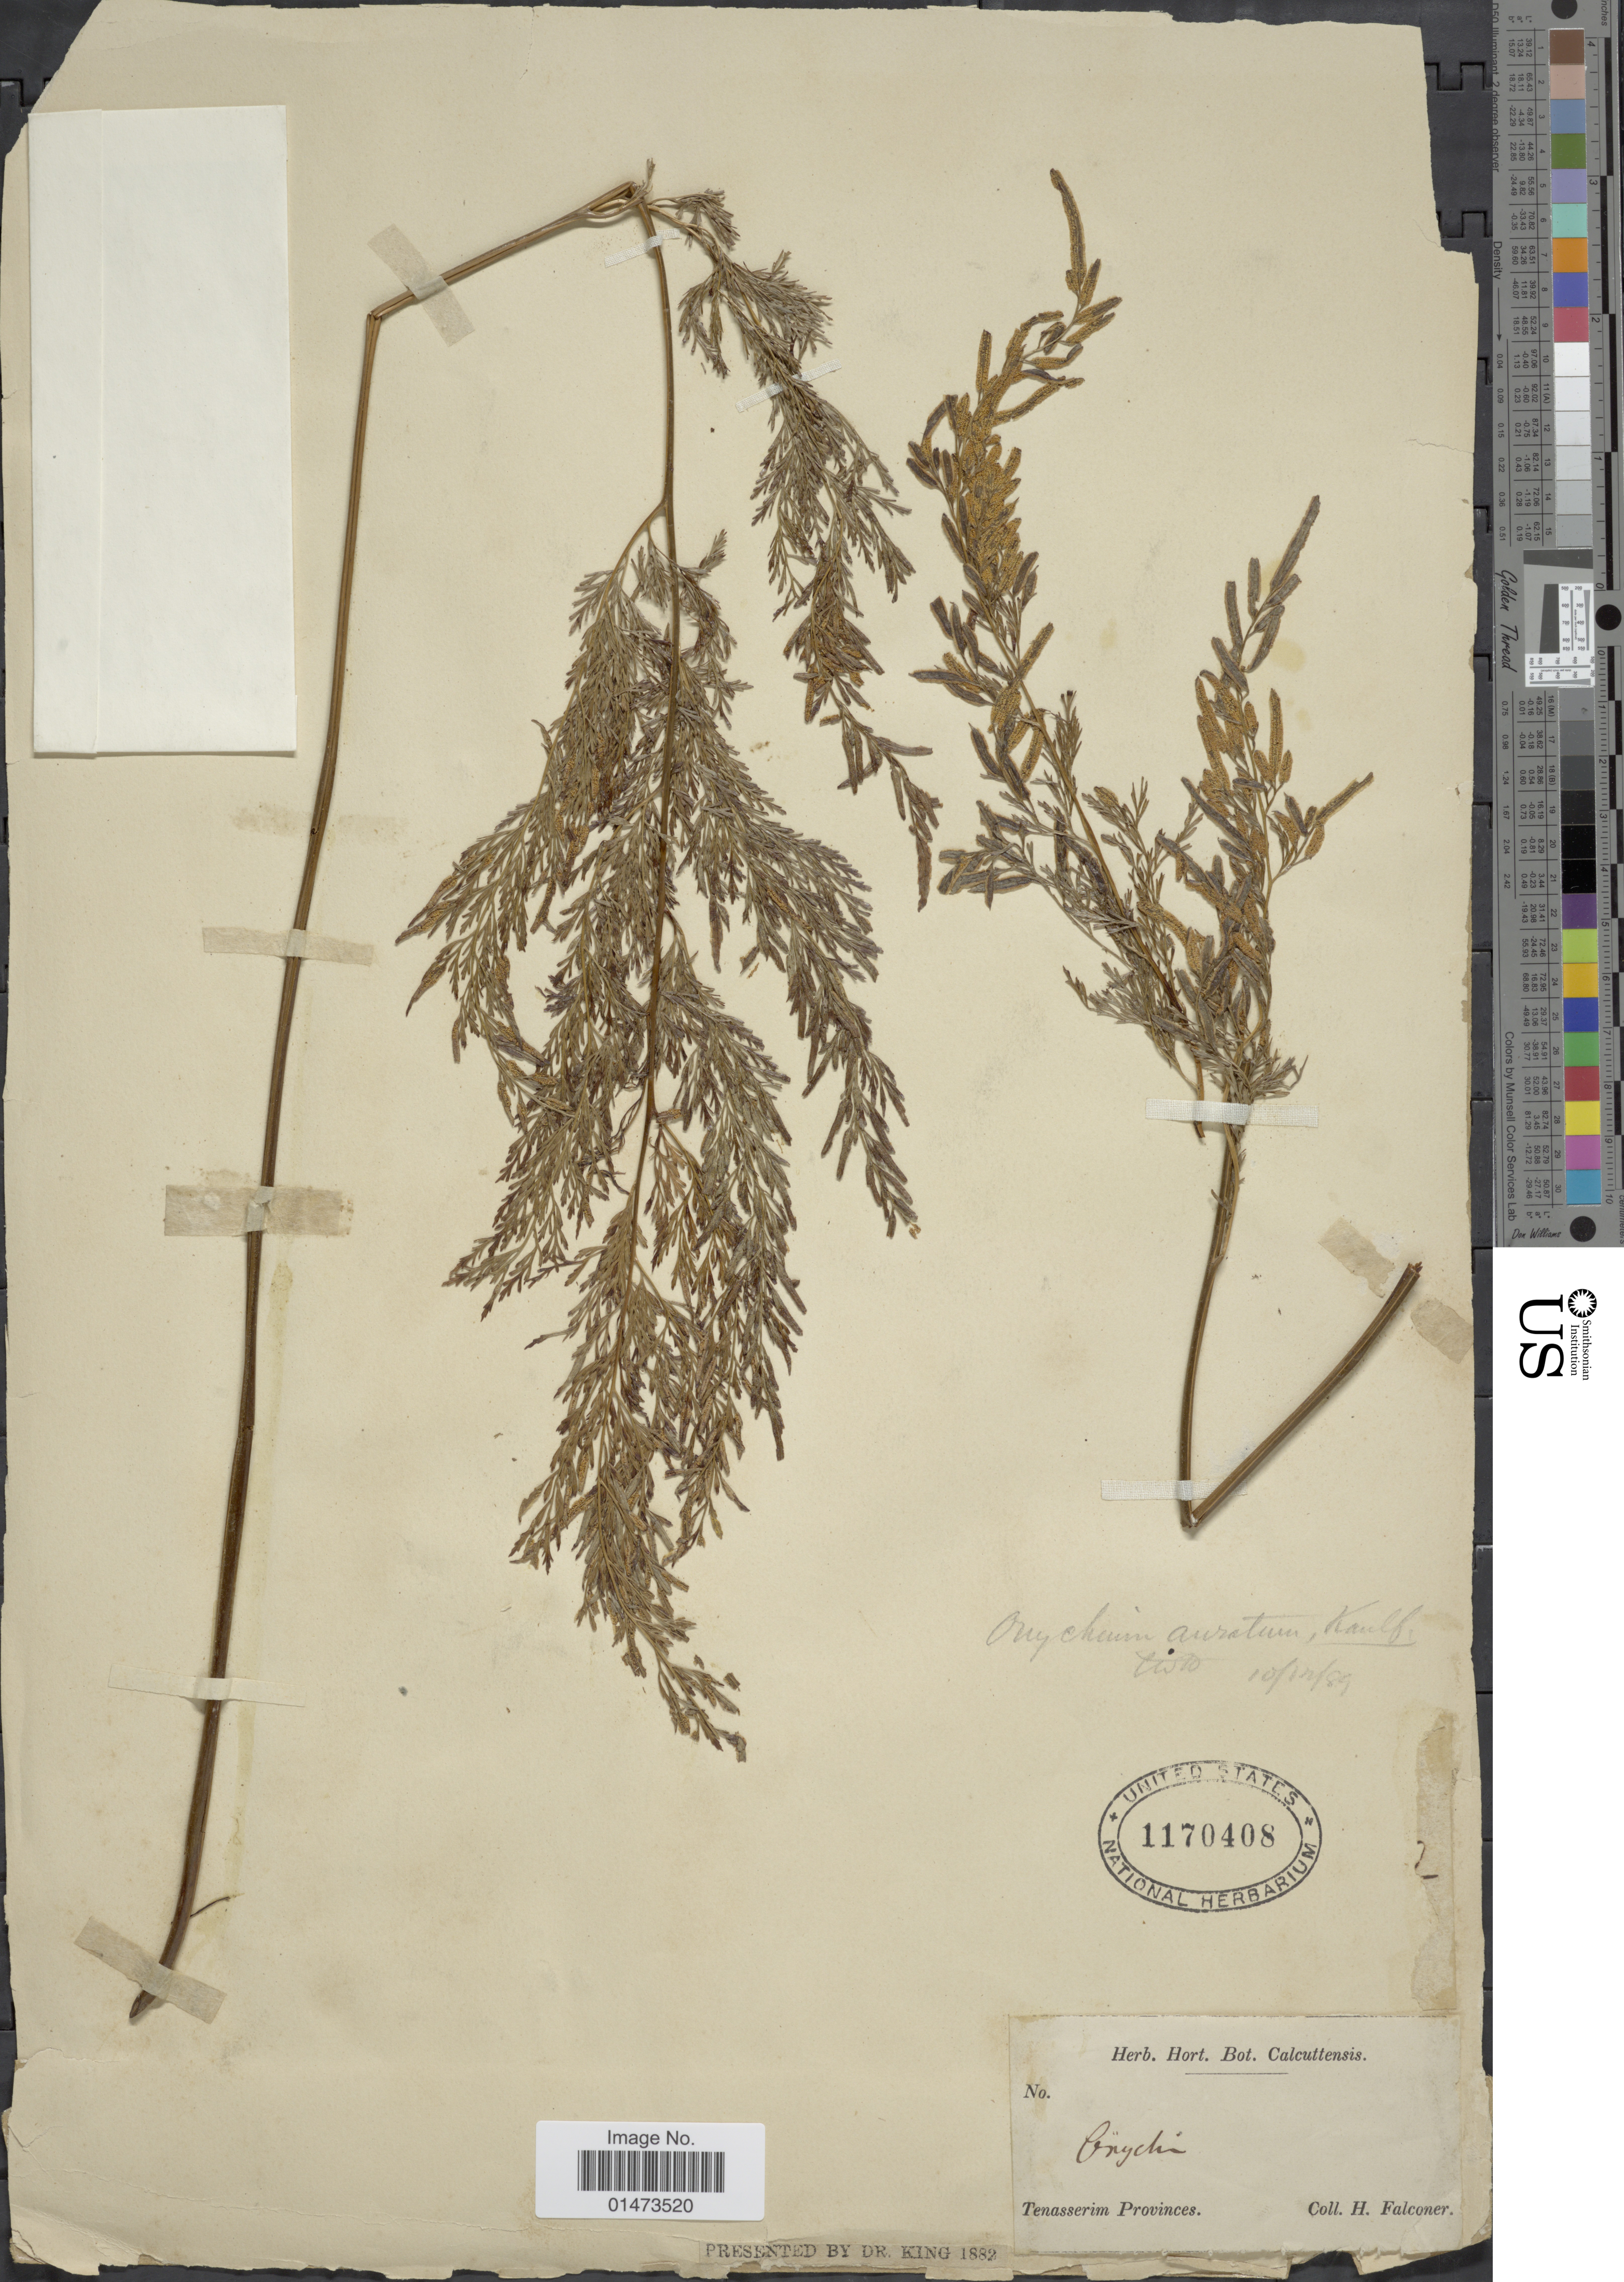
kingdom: Plantae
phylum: Tracheophyta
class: Polypodiopsida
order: Polypodiales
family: Pteridaceae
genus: Onychium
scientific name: Onychium siliculosum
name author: (Desv.) C. Chr.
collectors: H. Falconer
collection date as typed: Transcribed d/m/y: 10/11/89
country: Myanmar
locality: Tenasserim Provinces. Crynchi. [interpreted]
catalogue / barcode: US 1170408